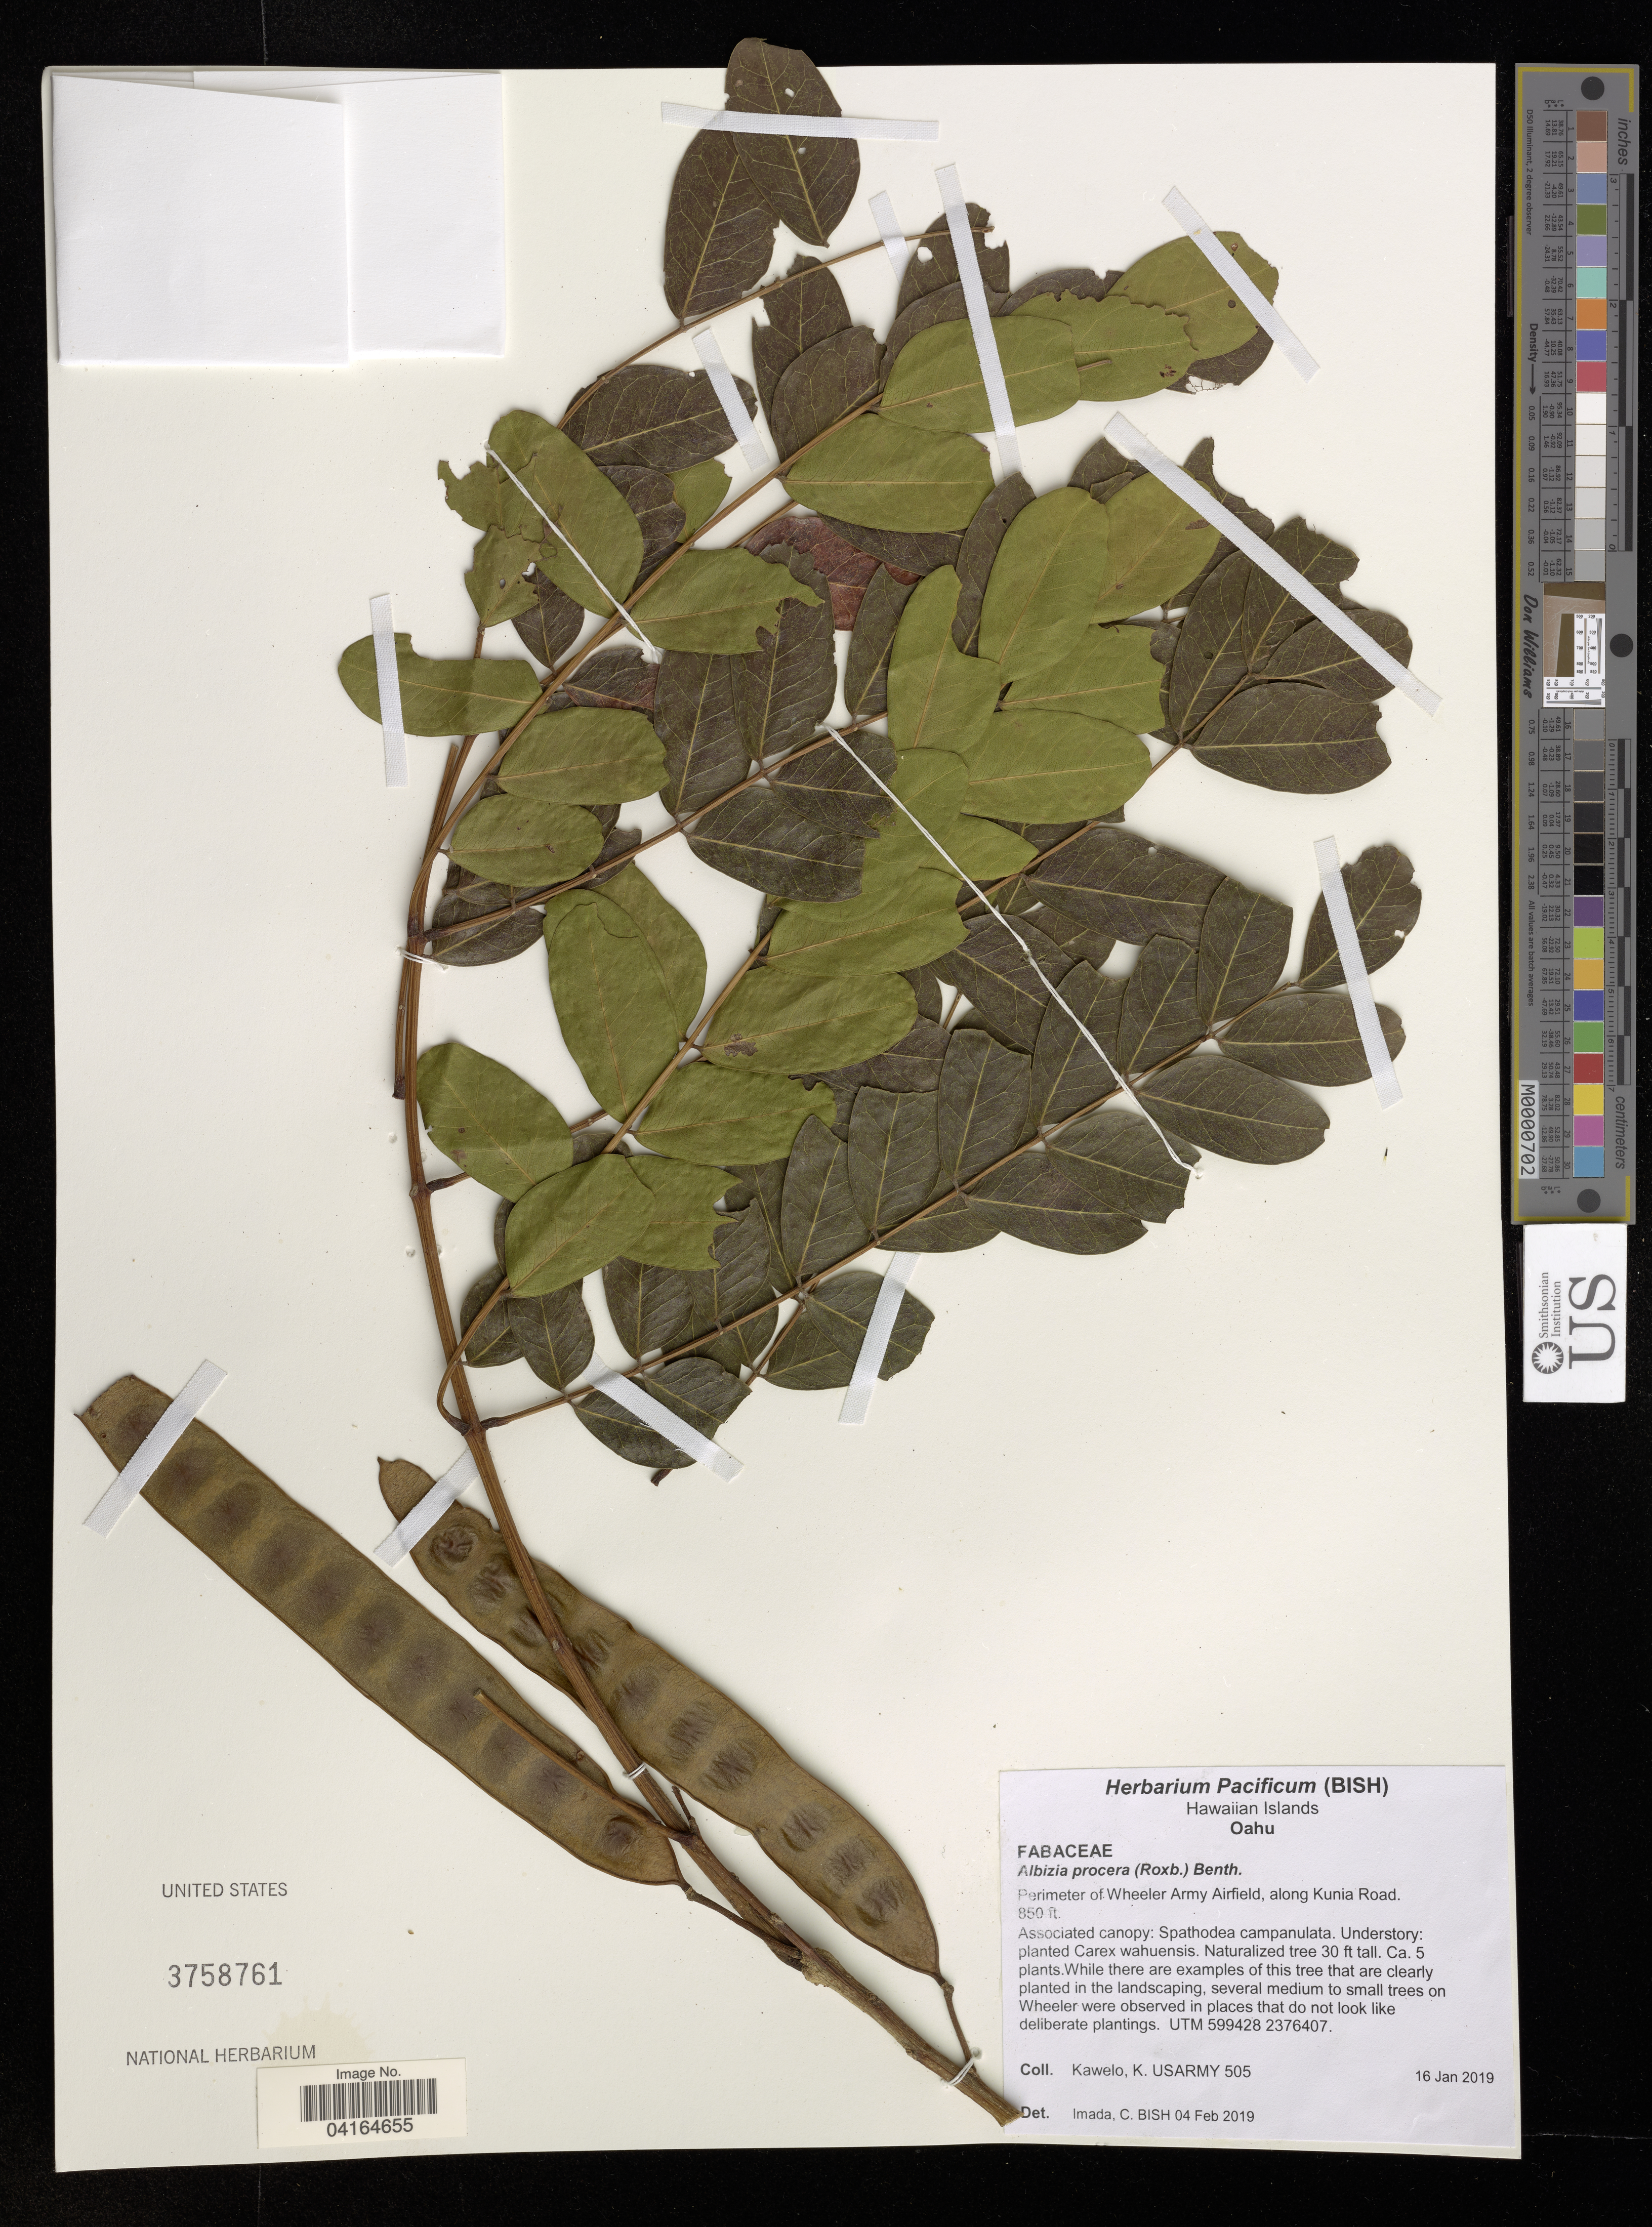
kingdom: Plantae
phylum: Tracheophyta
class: Magnoliopsida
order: Fabales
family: Fabaceae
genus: Albizia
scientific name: Albizia procera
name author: (Roxb.) Benth.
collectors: K. Kawelo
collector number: USARMY 505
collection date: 2019-01-16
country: United States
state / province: Hawaii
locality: Hawaiian Islands. Oahu. Perimeter of Wheeler Army Airfield, along Kunia Road.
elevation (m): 259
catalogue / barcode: US 3758761